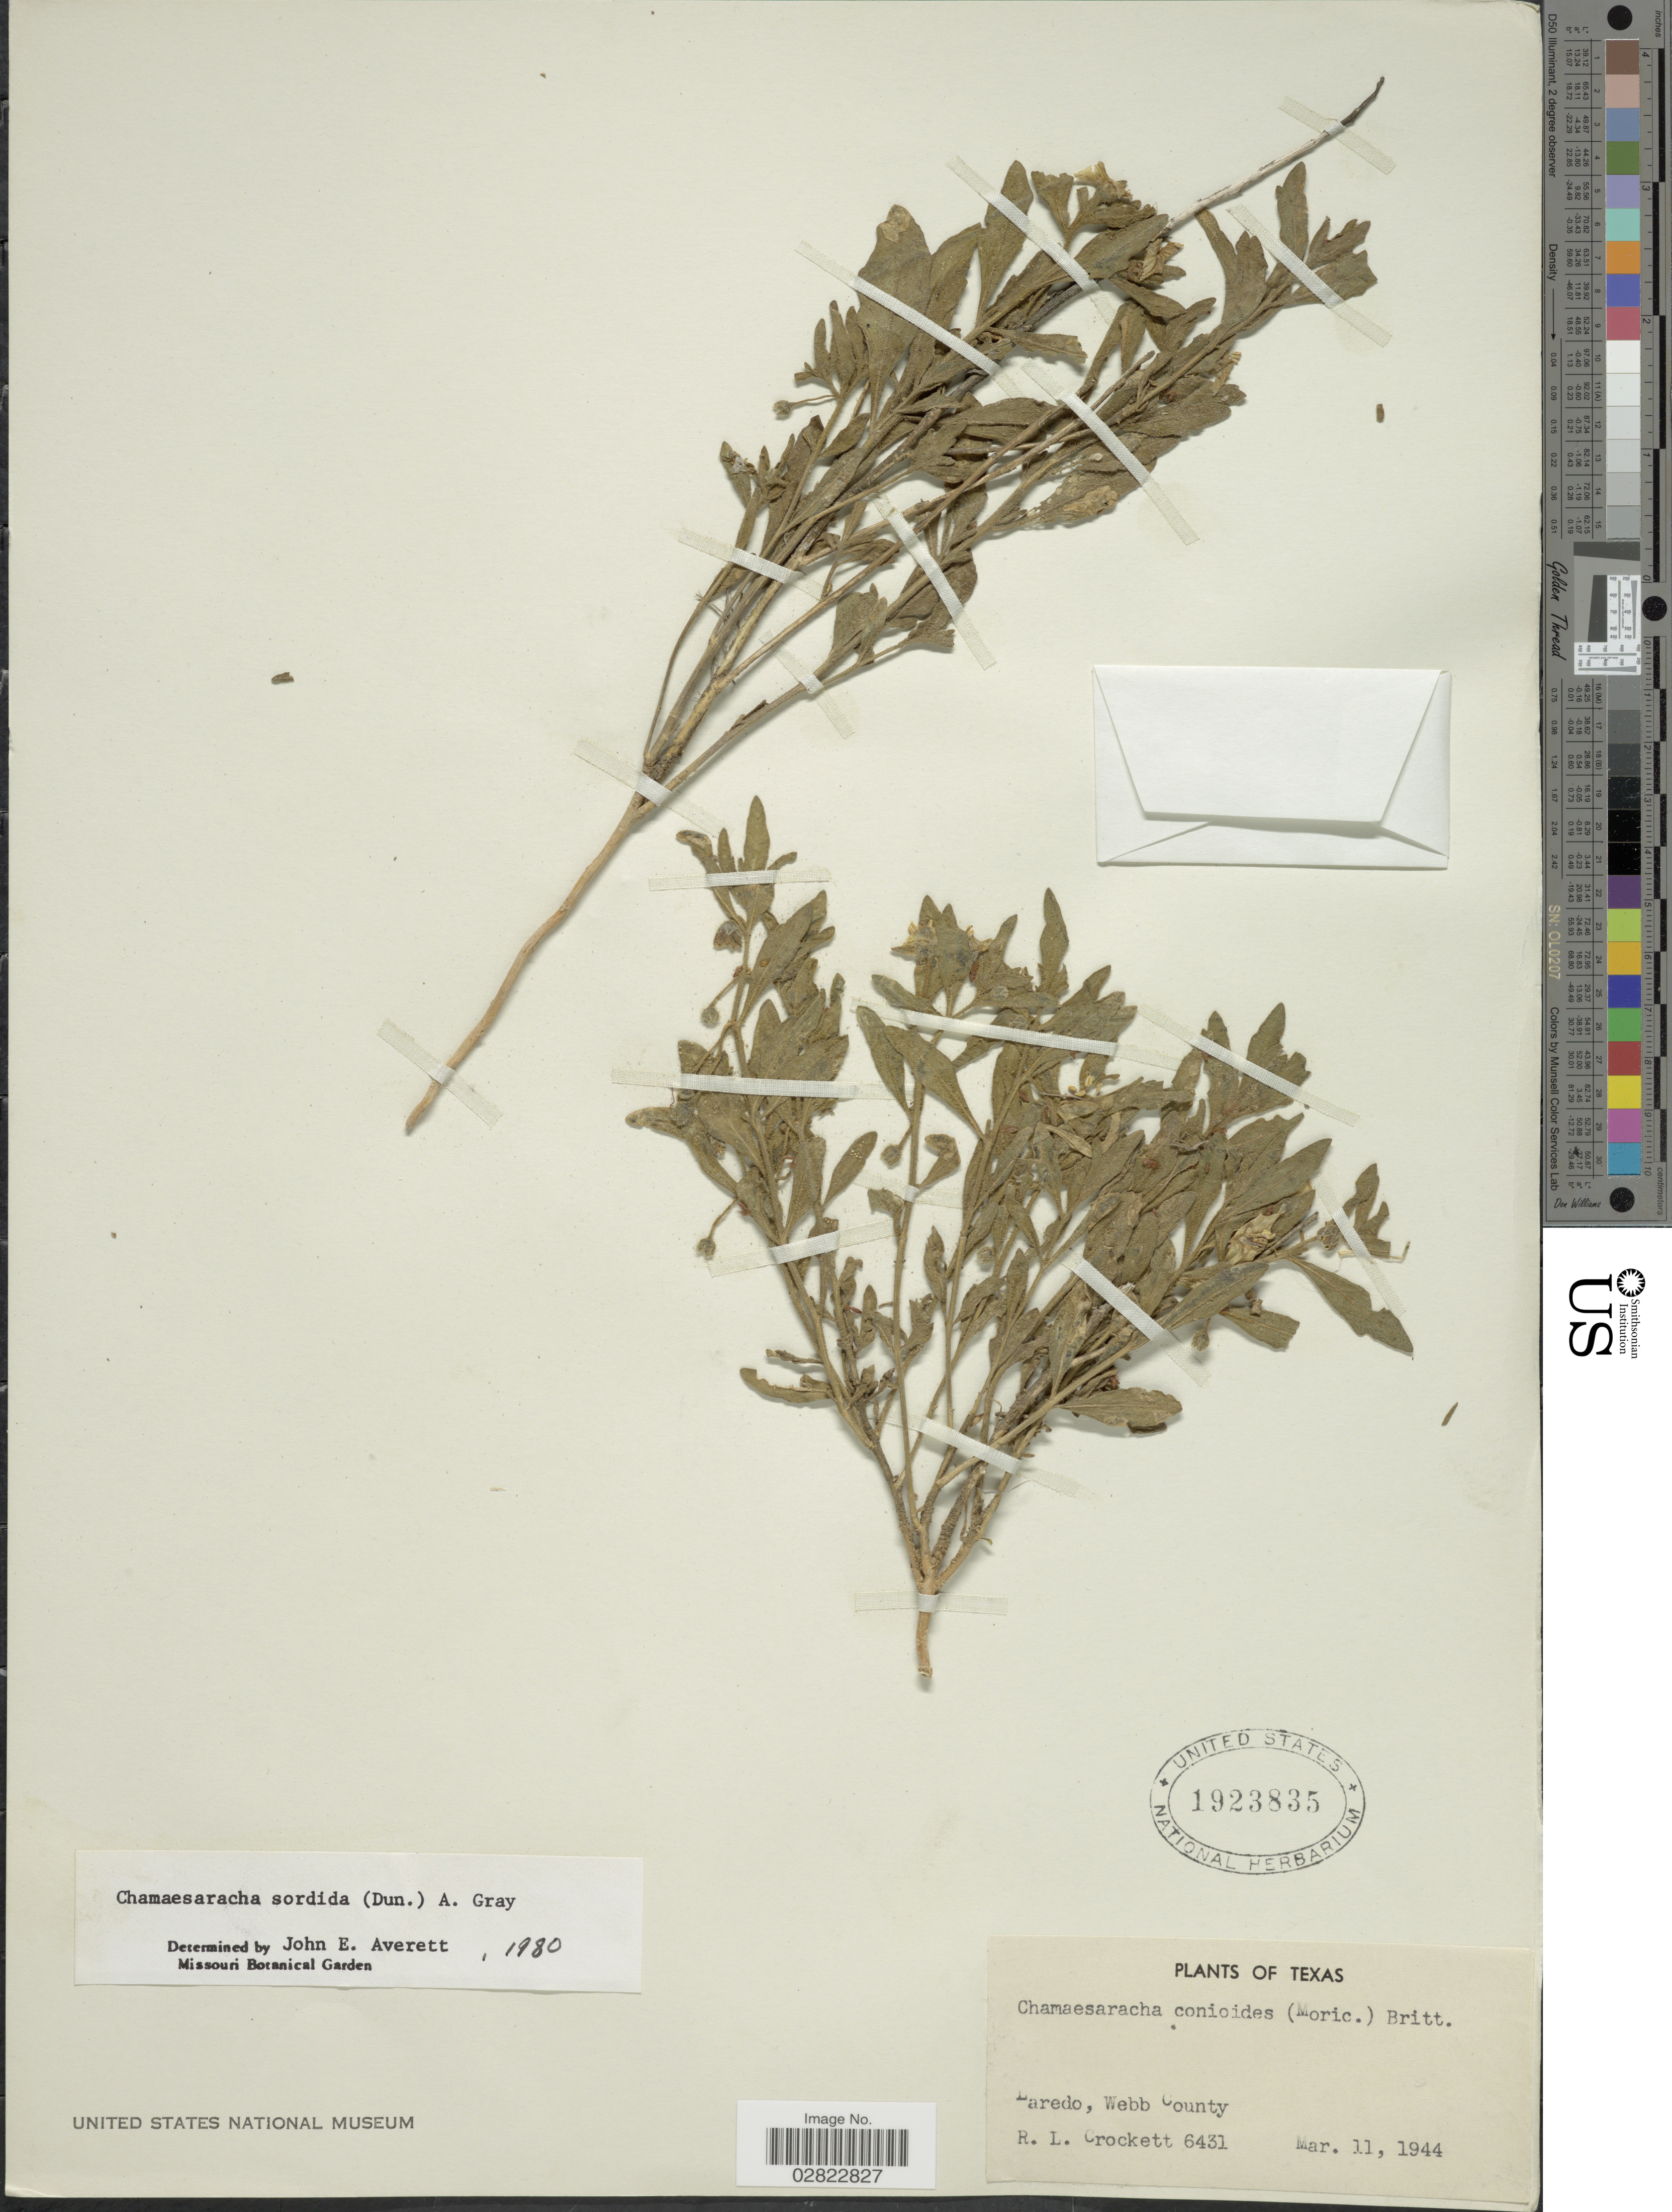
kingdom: Plantae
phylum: Tracheophyta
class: Magnoliopsida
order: Solanales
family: Solanaceae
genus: Chamaesaracha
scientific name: Chamaesaracha sordida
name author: (Dunal) S.F. Gray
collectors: R. Crockett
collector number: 6431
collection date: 1944-03-11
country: United States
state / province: Texas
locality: Laredo, Webb County.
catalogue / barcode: US 1923835